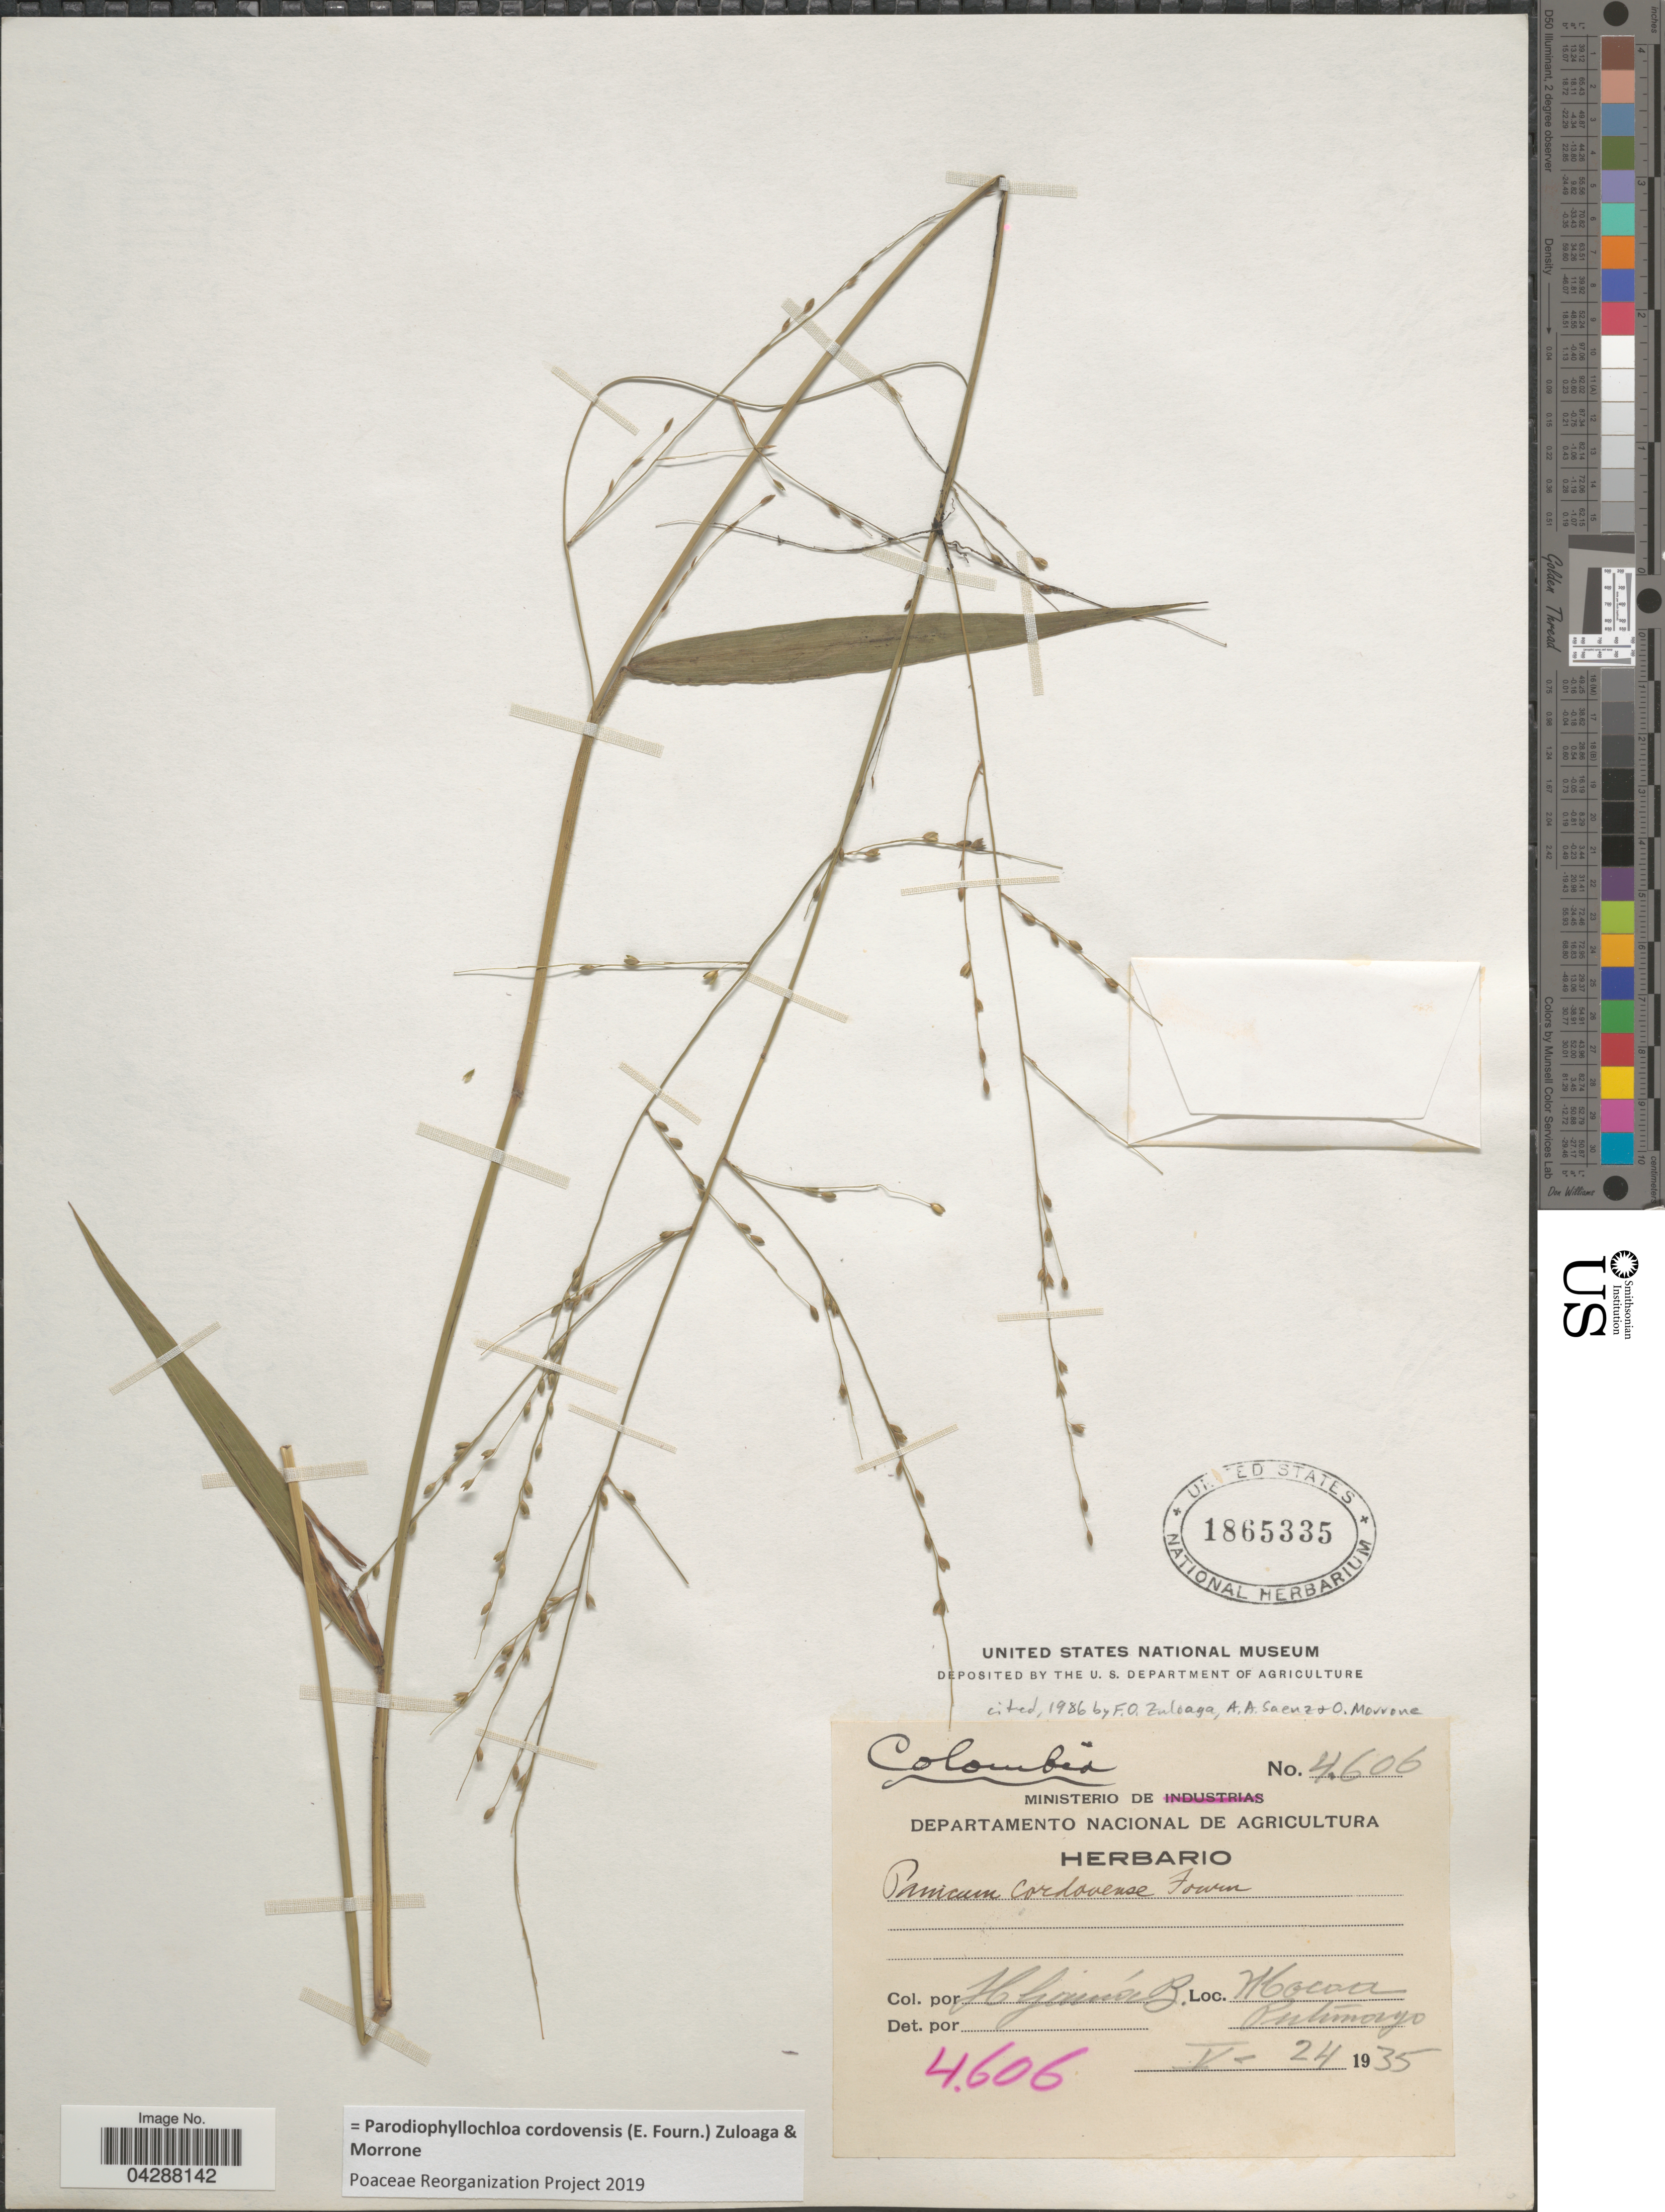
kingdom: Plantae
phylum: Tracheophyta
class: Liliopsida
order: Poales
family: Poaceae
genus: Parodiophyllochloa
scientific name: Parodiophyllochloa cordovensis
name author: (E. Fourn.) Zuloaga & Morrone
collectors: H. García B.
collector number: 4606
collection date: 1935-05-24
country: Colombia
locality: Mocoa. Putumayo.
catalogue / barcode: US 1865335